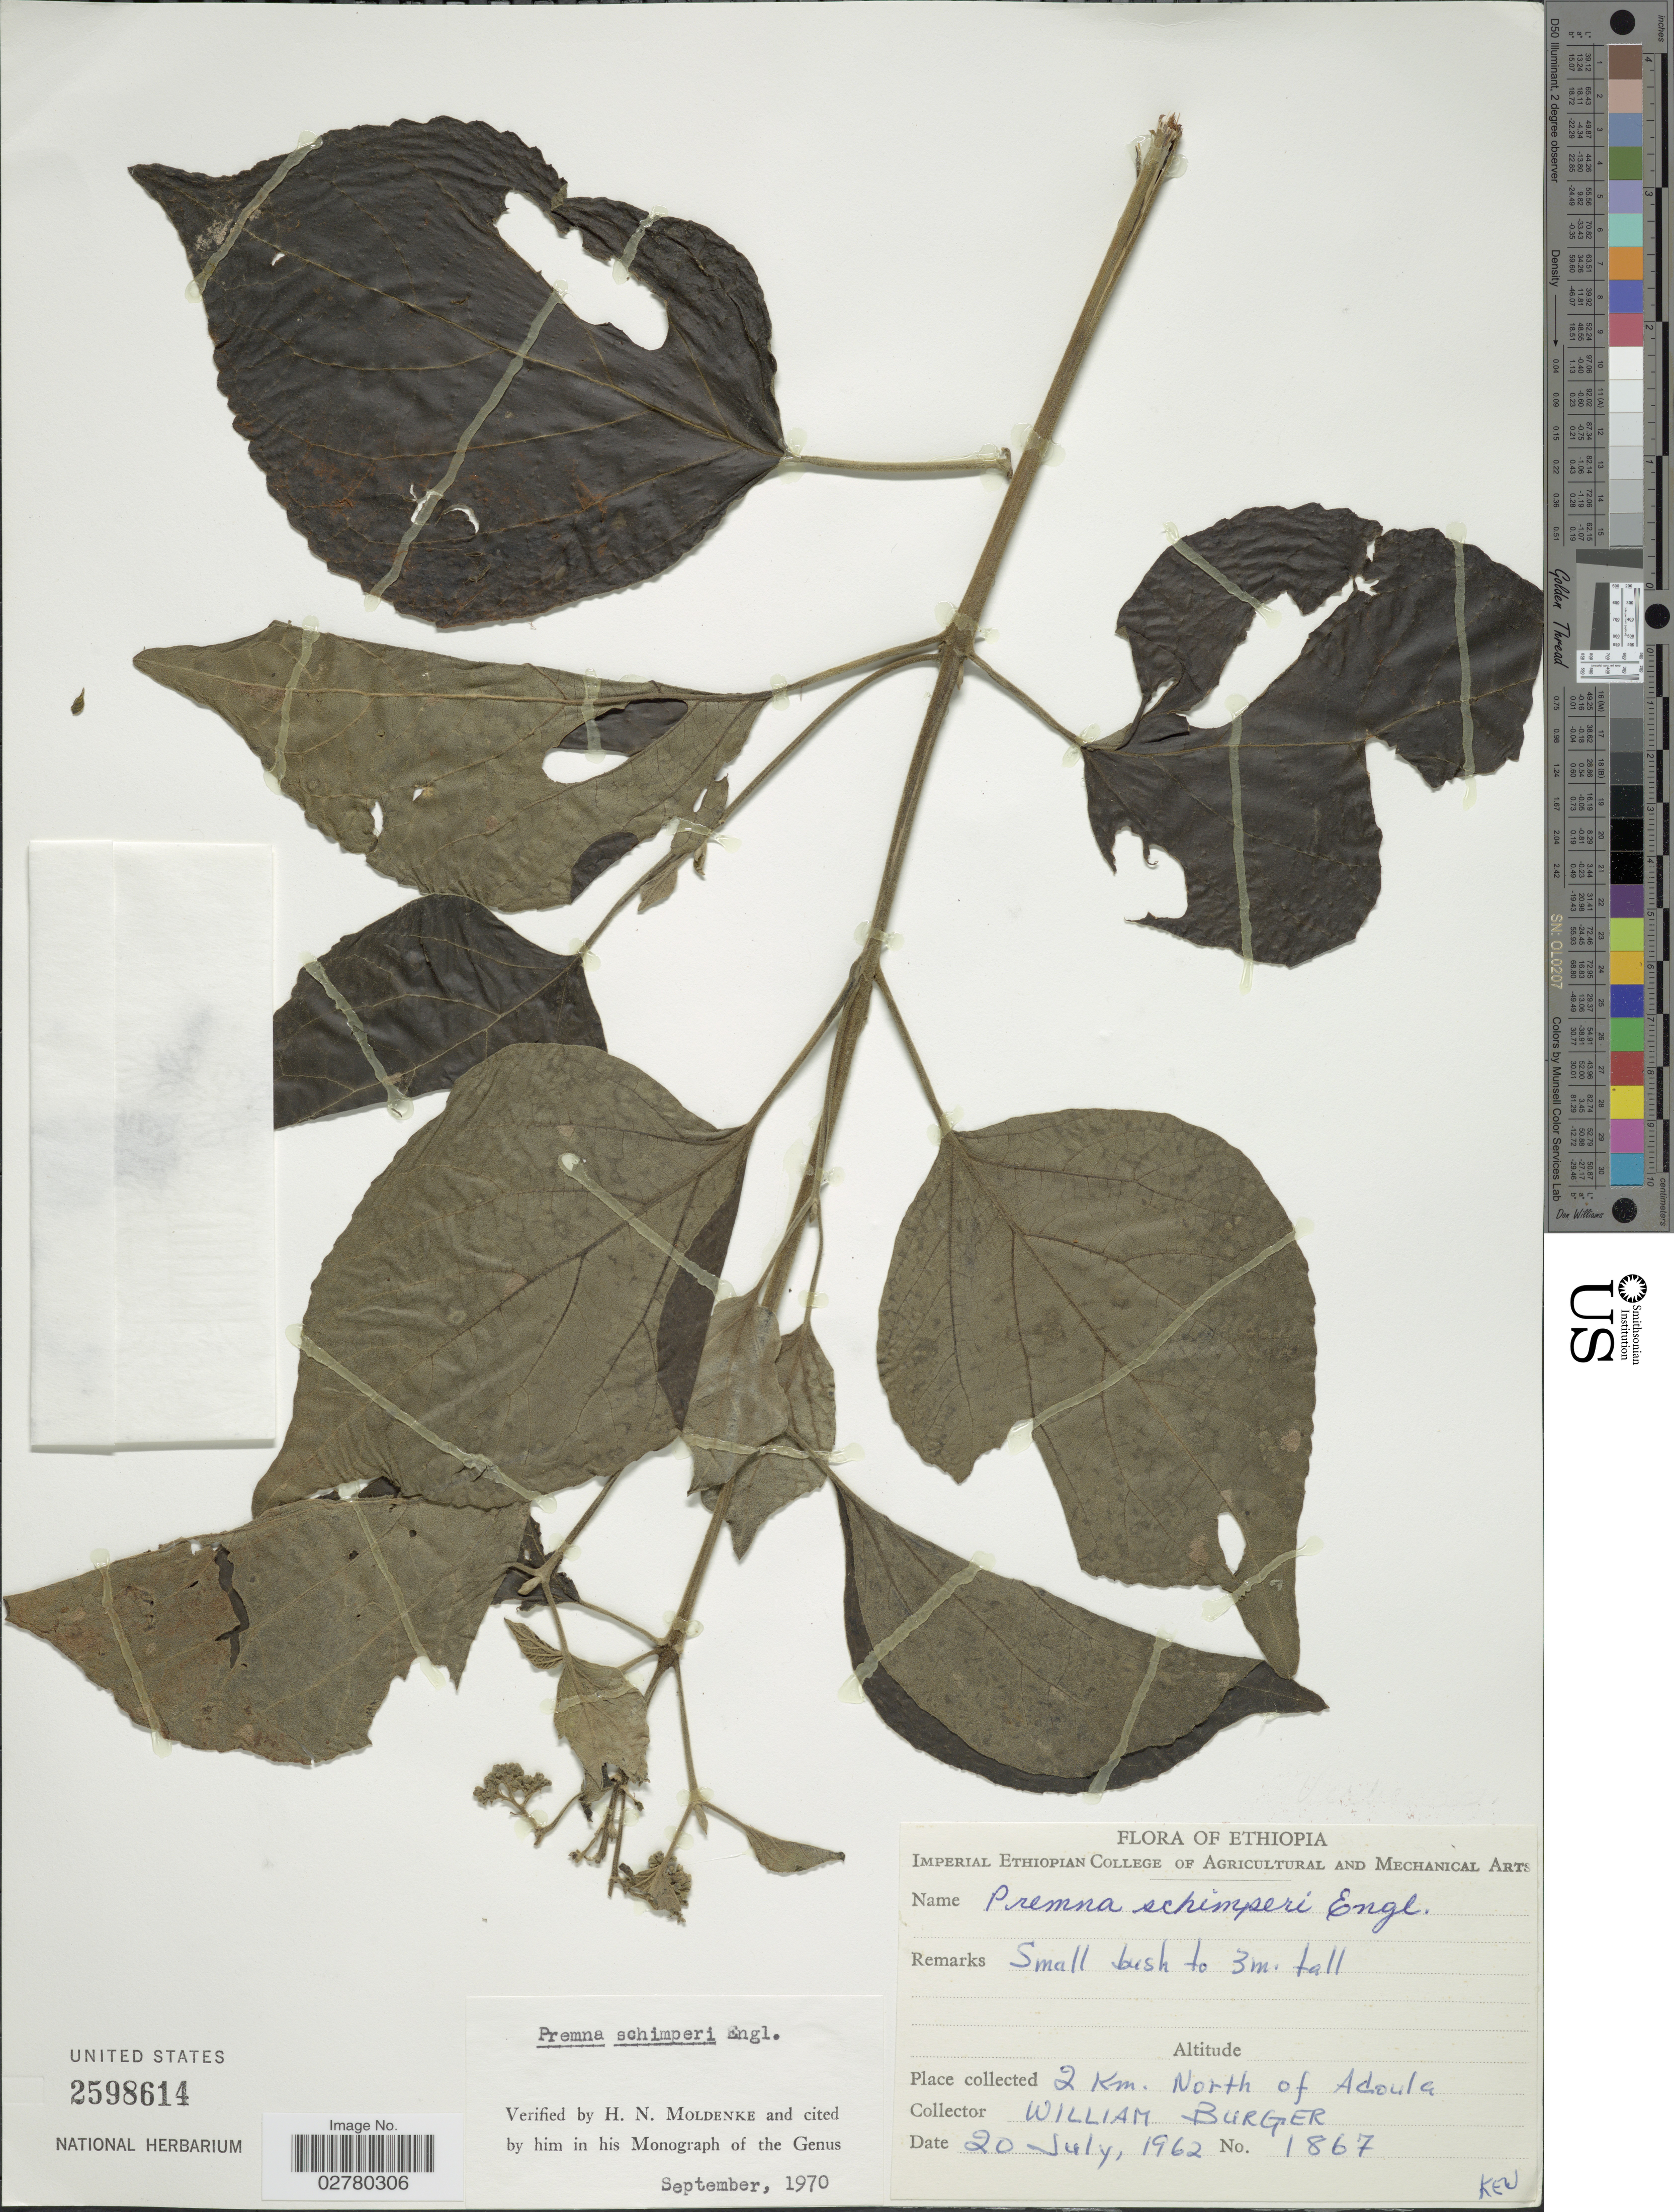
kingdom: Plantae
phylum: Tracheophyta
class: Magnoliopsida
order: Lamiales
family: Lamiaceae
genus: Premna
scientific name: Premna schimperi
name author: Engl.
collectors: W. Burger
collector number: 1867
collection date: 1962-07-20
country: Ethiopia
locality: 2 Km. North of Adoula.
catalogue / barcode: US 2598614